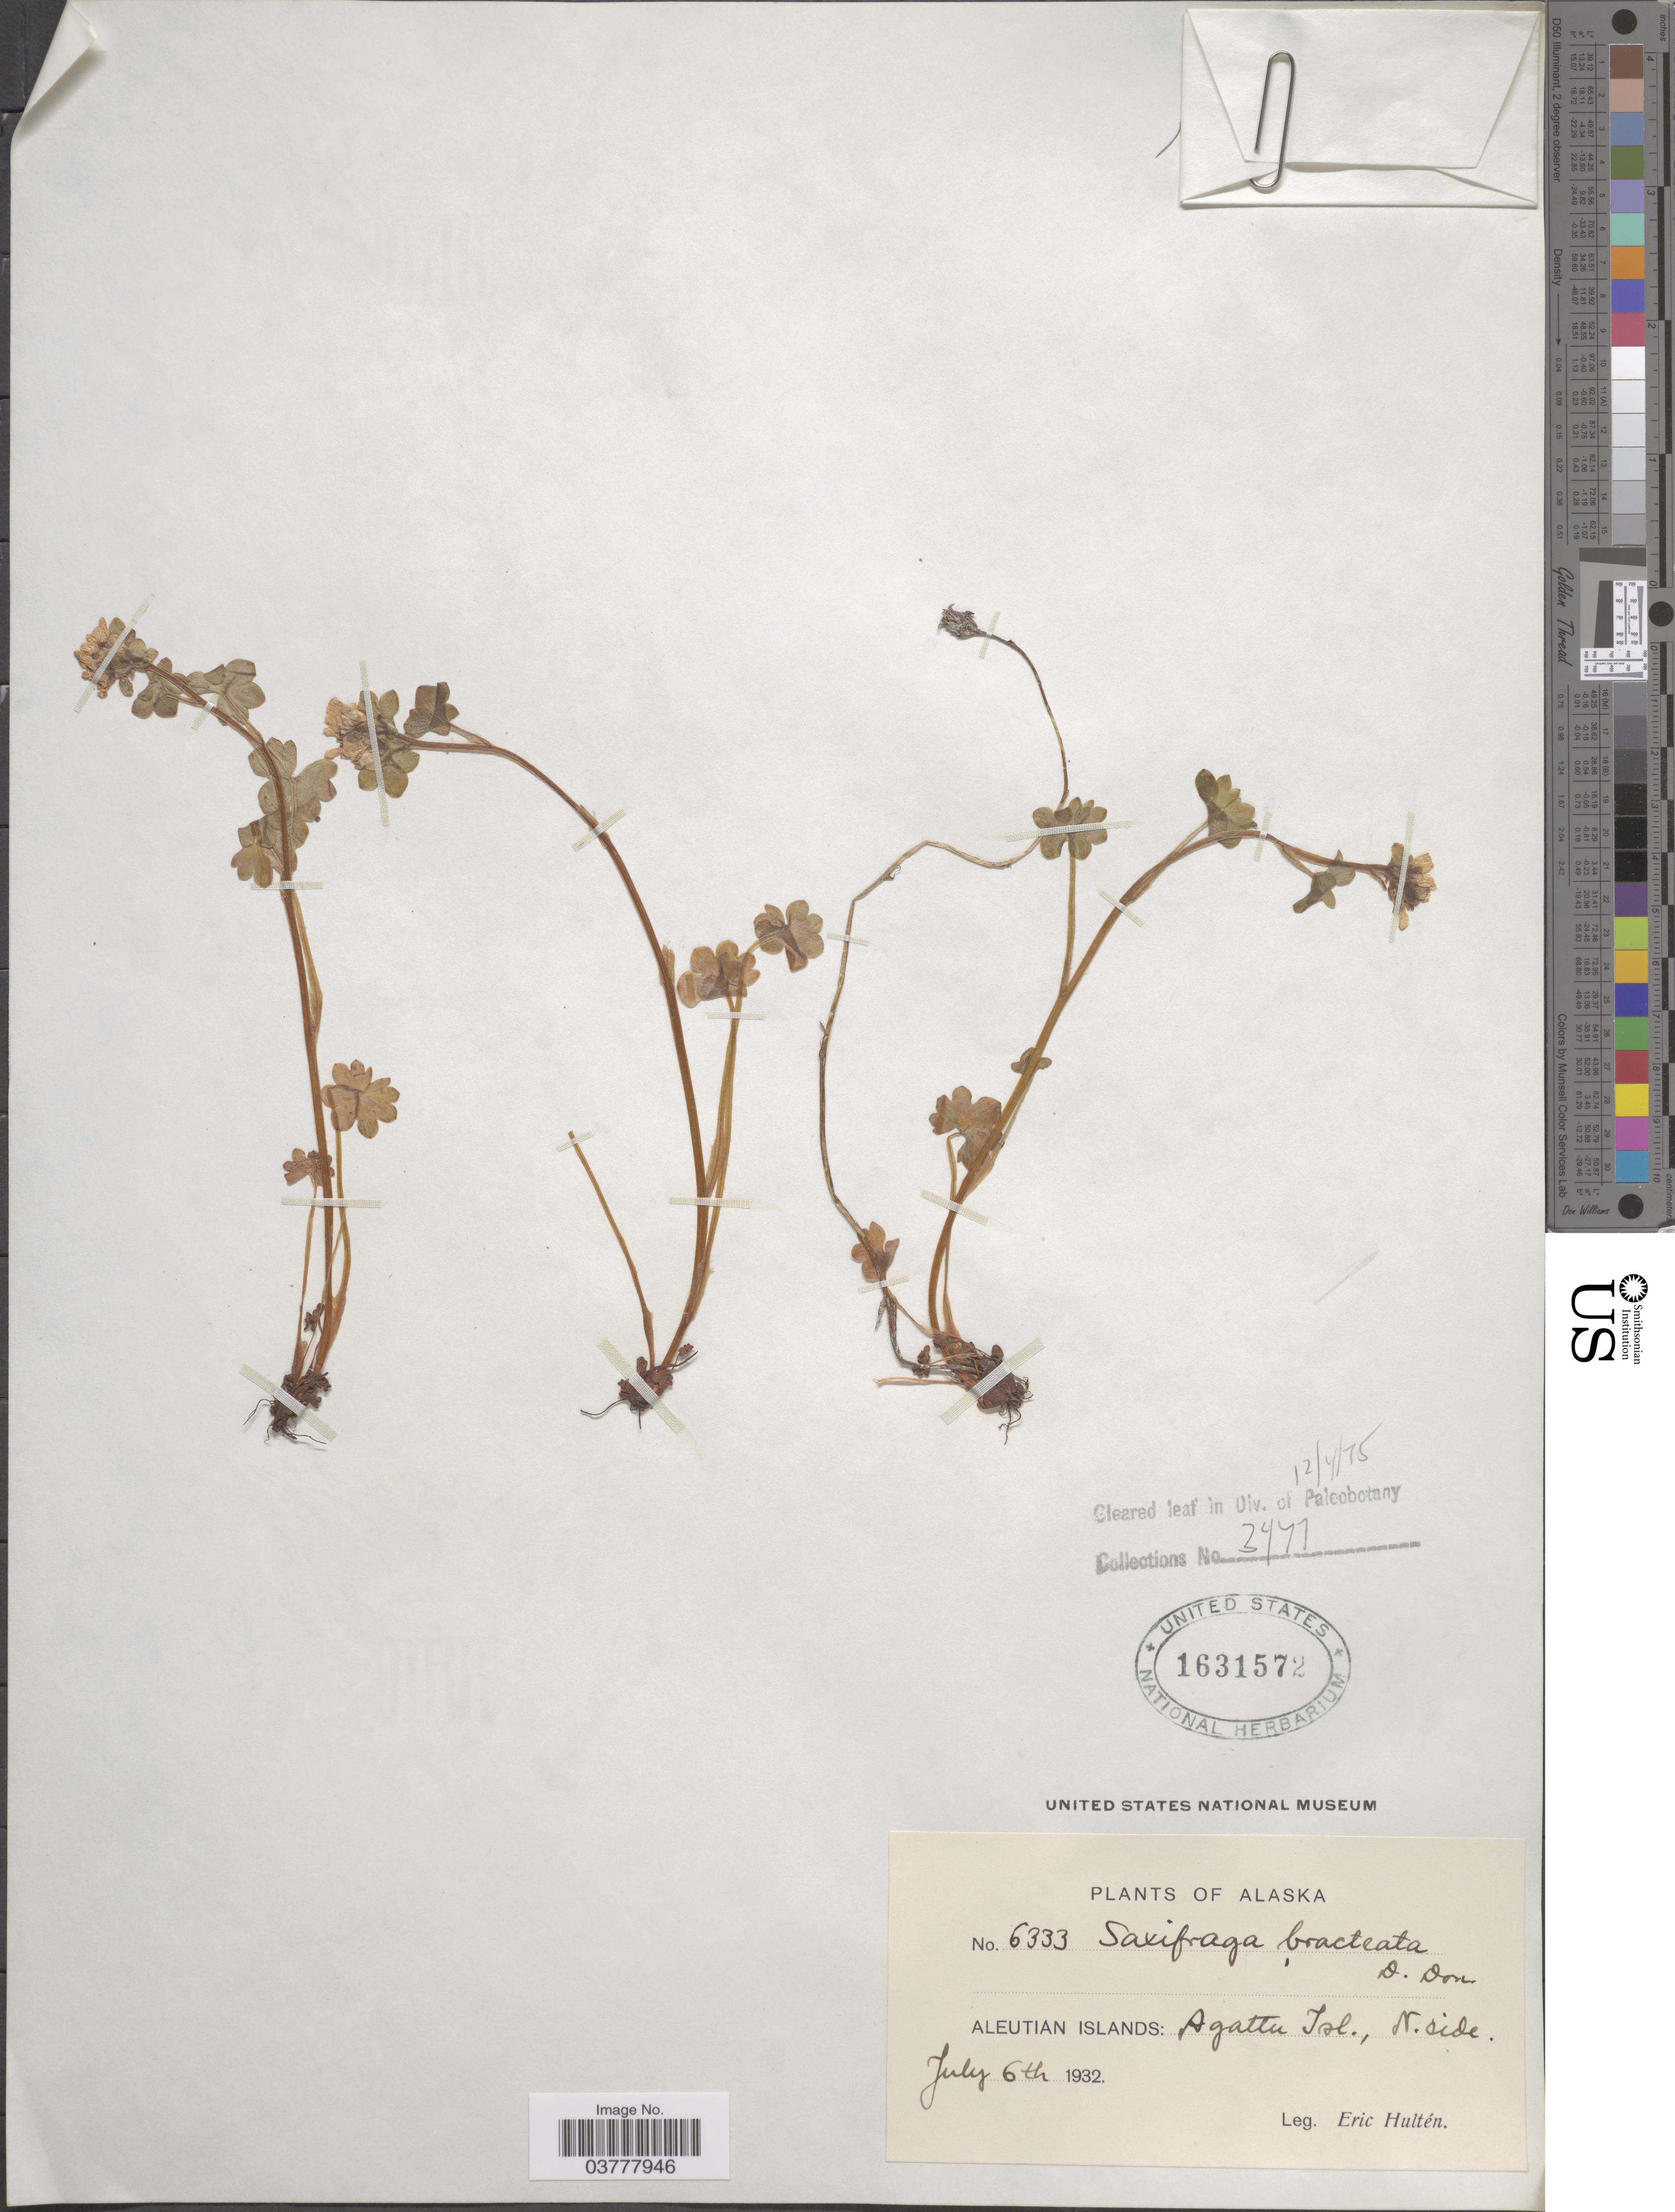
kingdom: Plantae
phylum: Tracheophyta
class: Magnoliopsida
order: Saxifragales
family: Saxifragaceae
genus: Saxifraga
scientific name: Saxifraga bracteata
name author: D. Don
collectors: E. G. Hultén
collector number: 6333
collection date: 1932-07-06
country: United States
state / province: Alaska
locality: Aleutian Islands: Agattu Isl., N. side.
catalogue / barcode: US 1631572